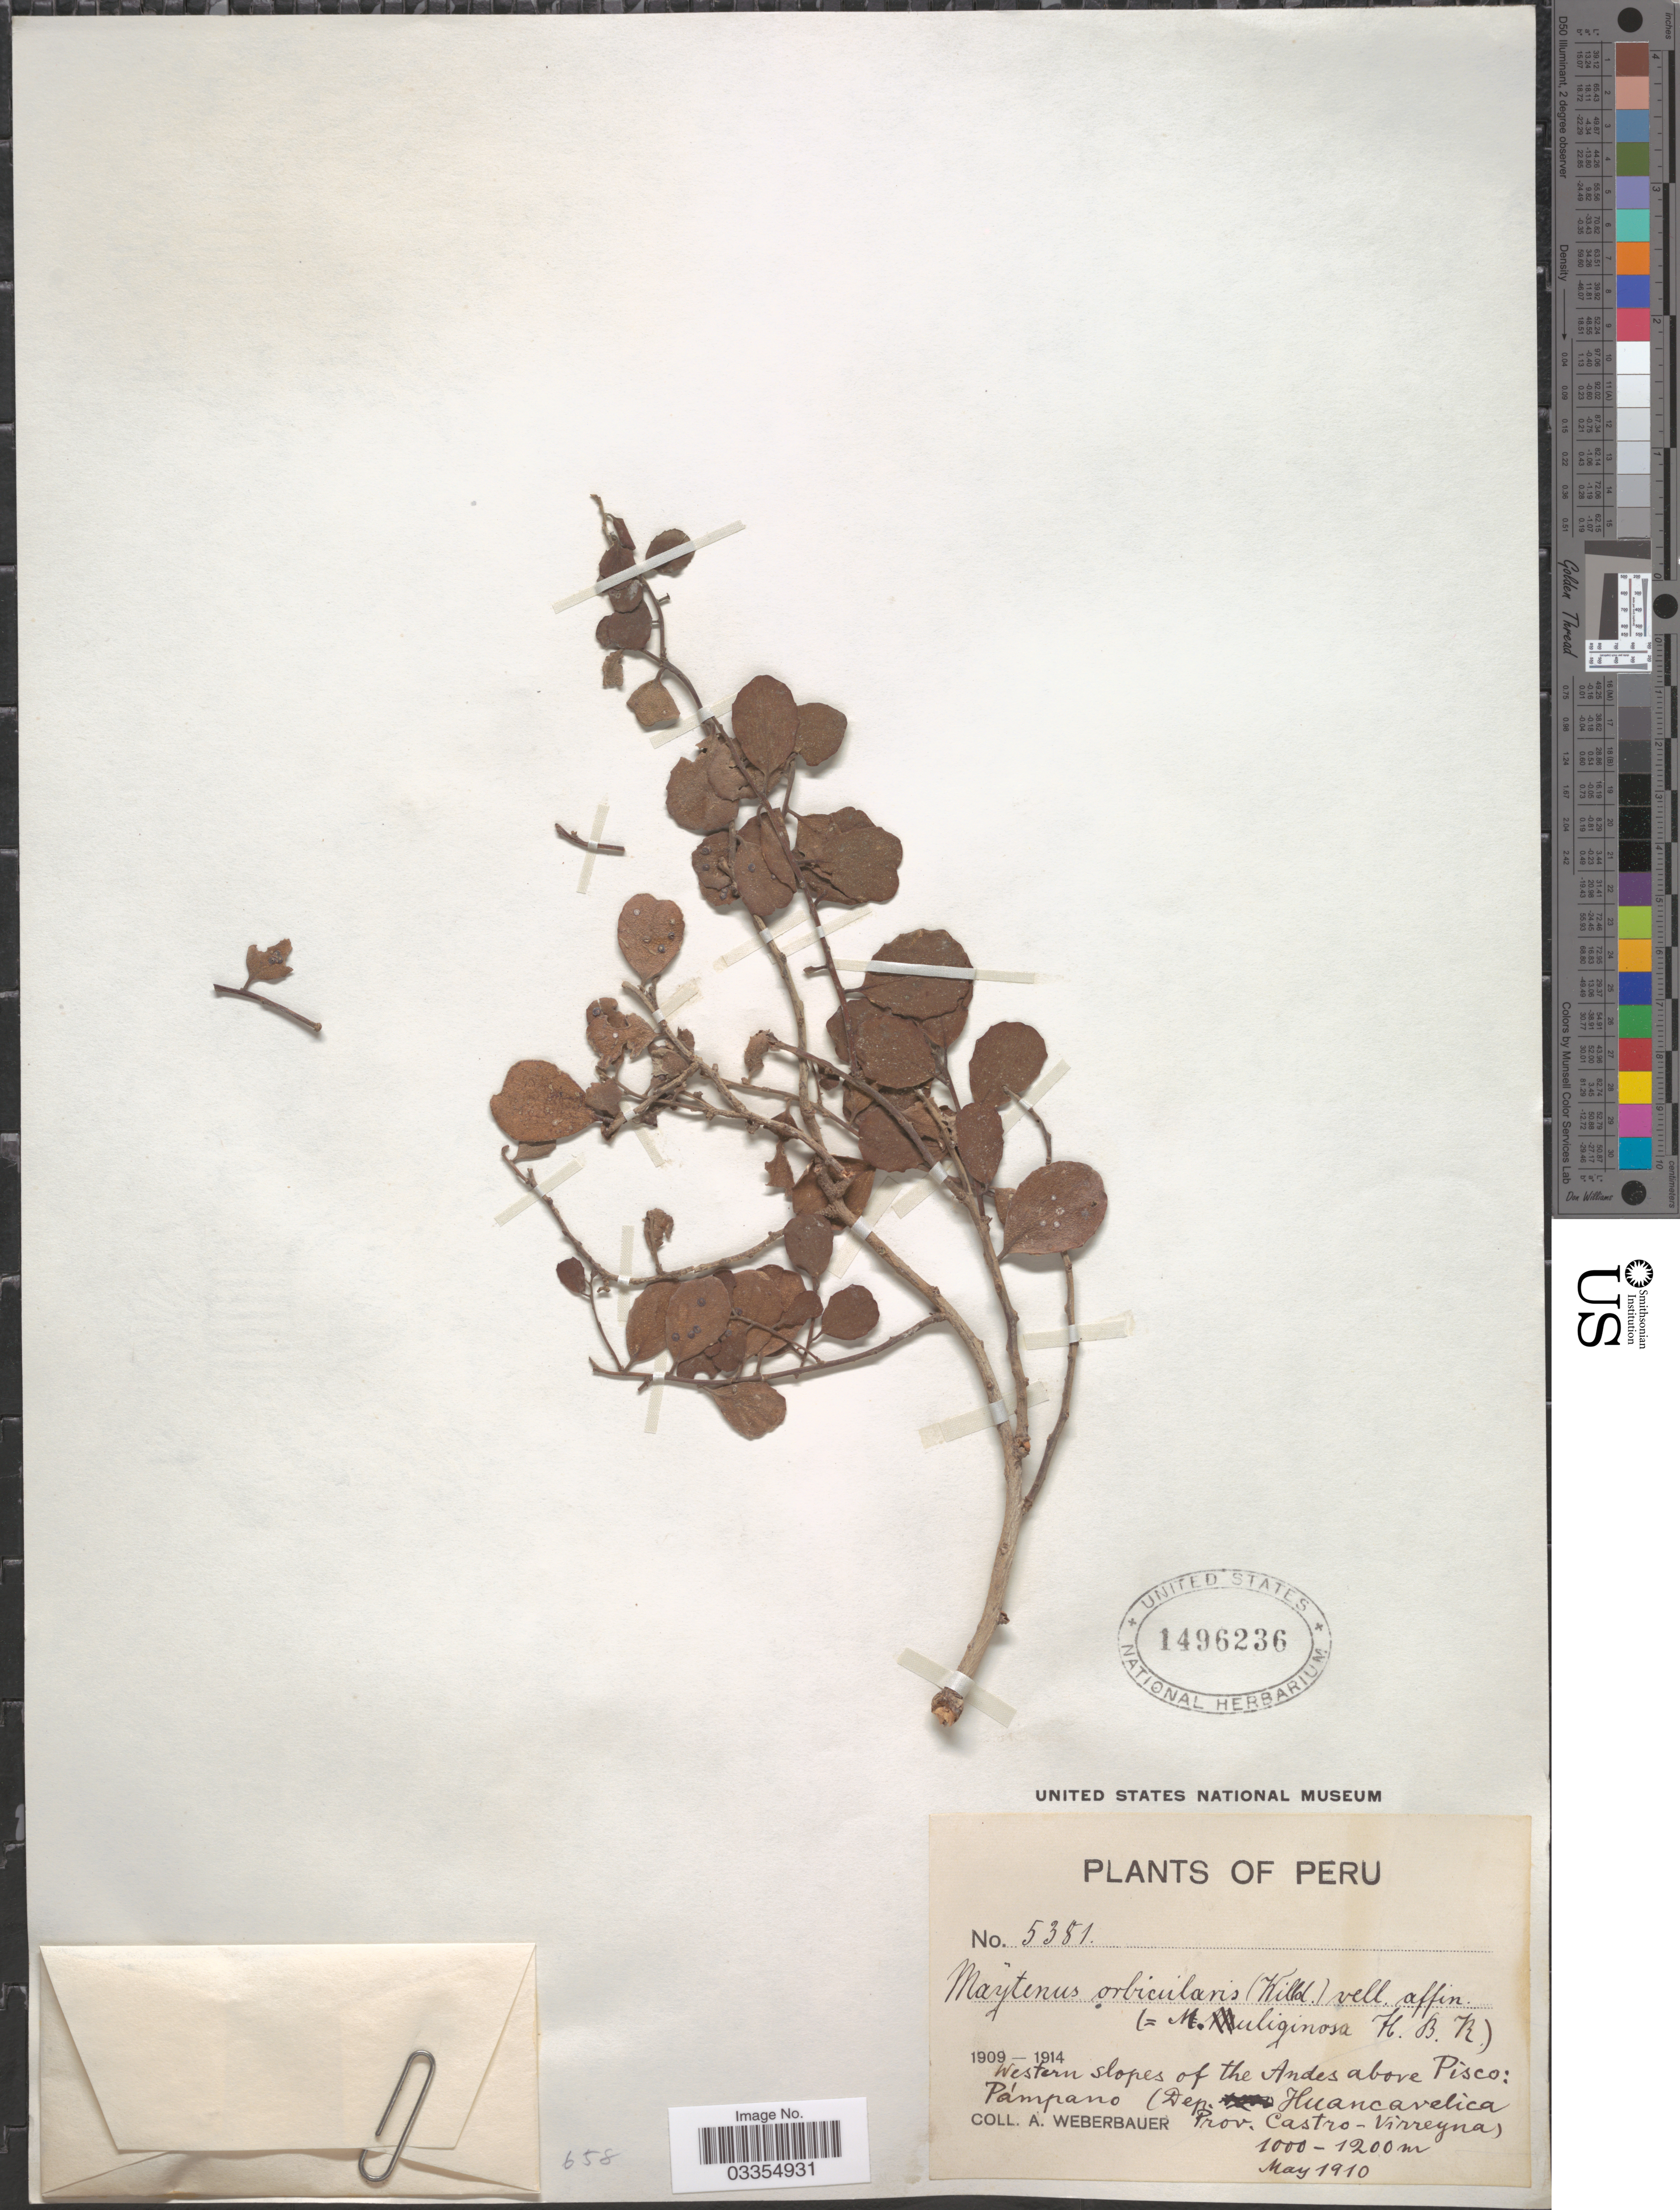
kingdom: Plantae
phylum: Tracheophyta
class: Magnoliopsida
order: Celastrales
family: Celastraceae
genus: Tricerma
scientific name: Tricerma orbiculare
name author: (Humb. & Bonpl. ex Schult.) Lundell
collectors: A. Weberbauer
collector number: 5381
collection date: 1910-05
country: Peru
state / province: Huancavelica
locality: Western slopes of the Andes above Pisco: Pámpano (Dep. Huancavelica Prov. Castro-Virreyna).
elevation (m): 1000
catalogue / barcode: US 1496236